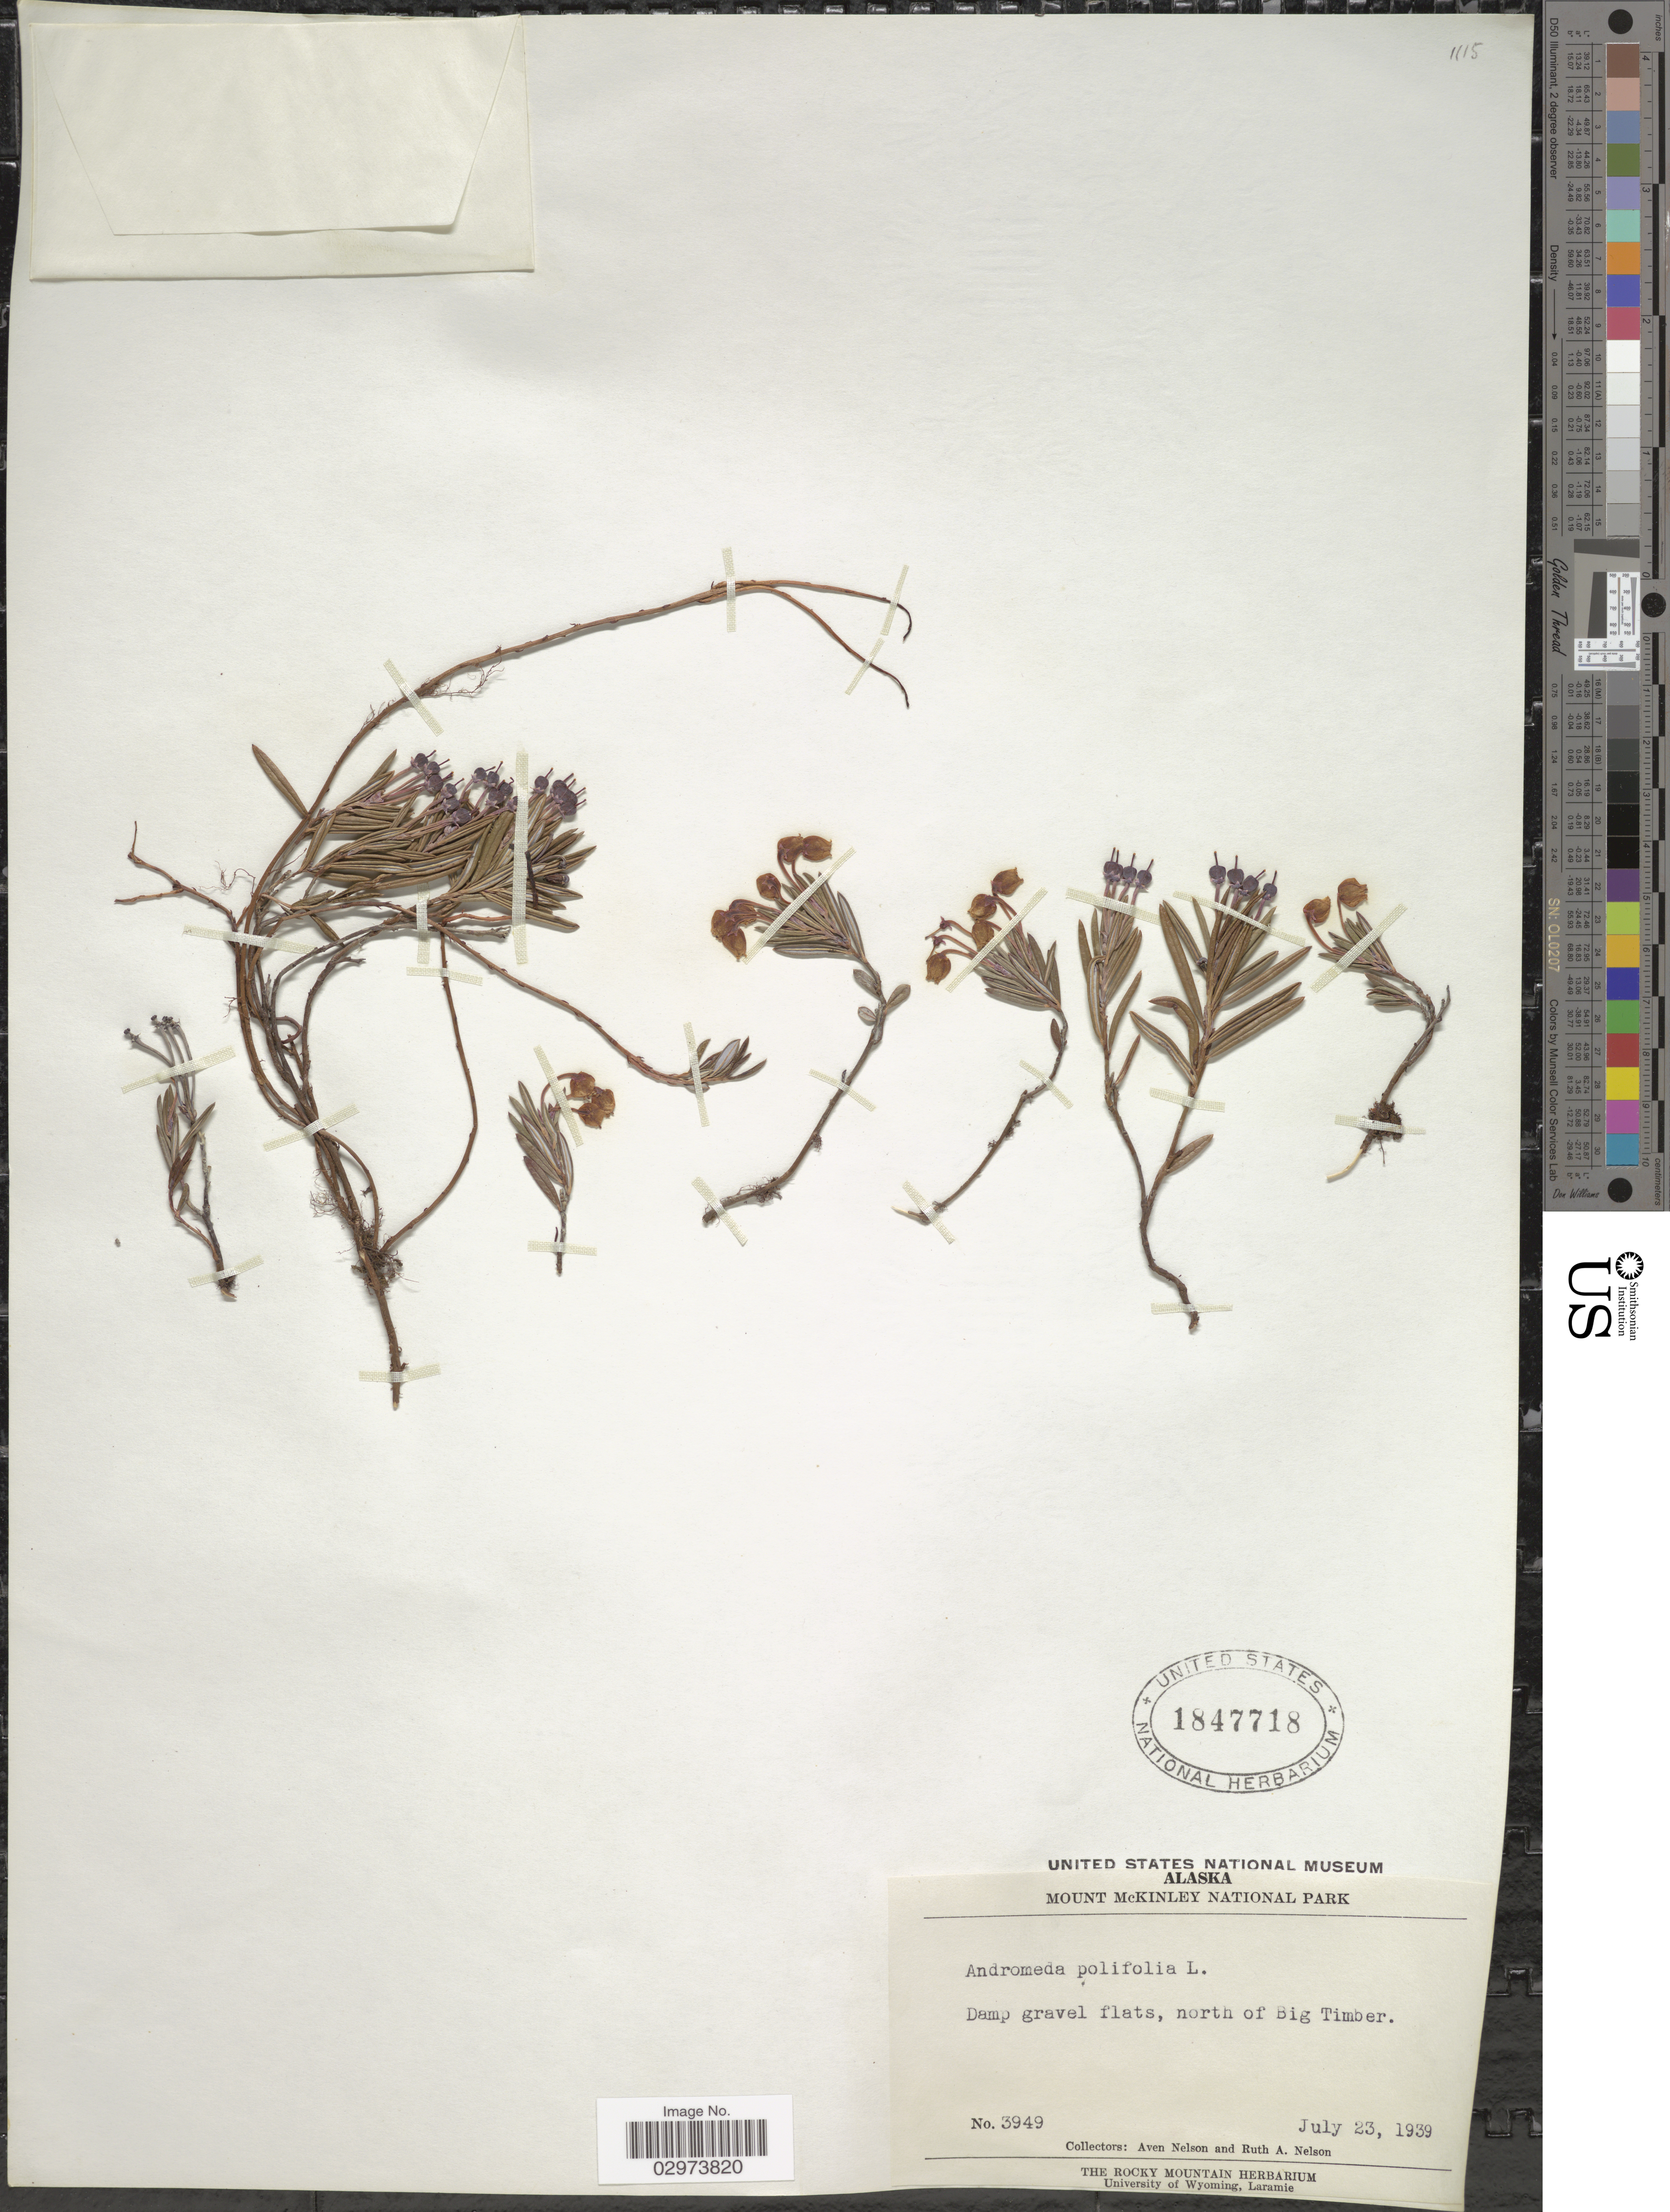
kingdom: Plantae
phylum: Tracheophyta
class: Magnoliopsida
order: Ericales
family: Ericaceae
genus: Andromeda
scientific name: Andromeda polifolia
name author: L.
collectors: A. Nelson & R. A. Nelson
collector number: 3949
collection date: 1939-07-23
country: United States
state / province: Alaska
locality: Mount McKinley National Park. North of Big Timber.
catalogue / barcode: US 1847718